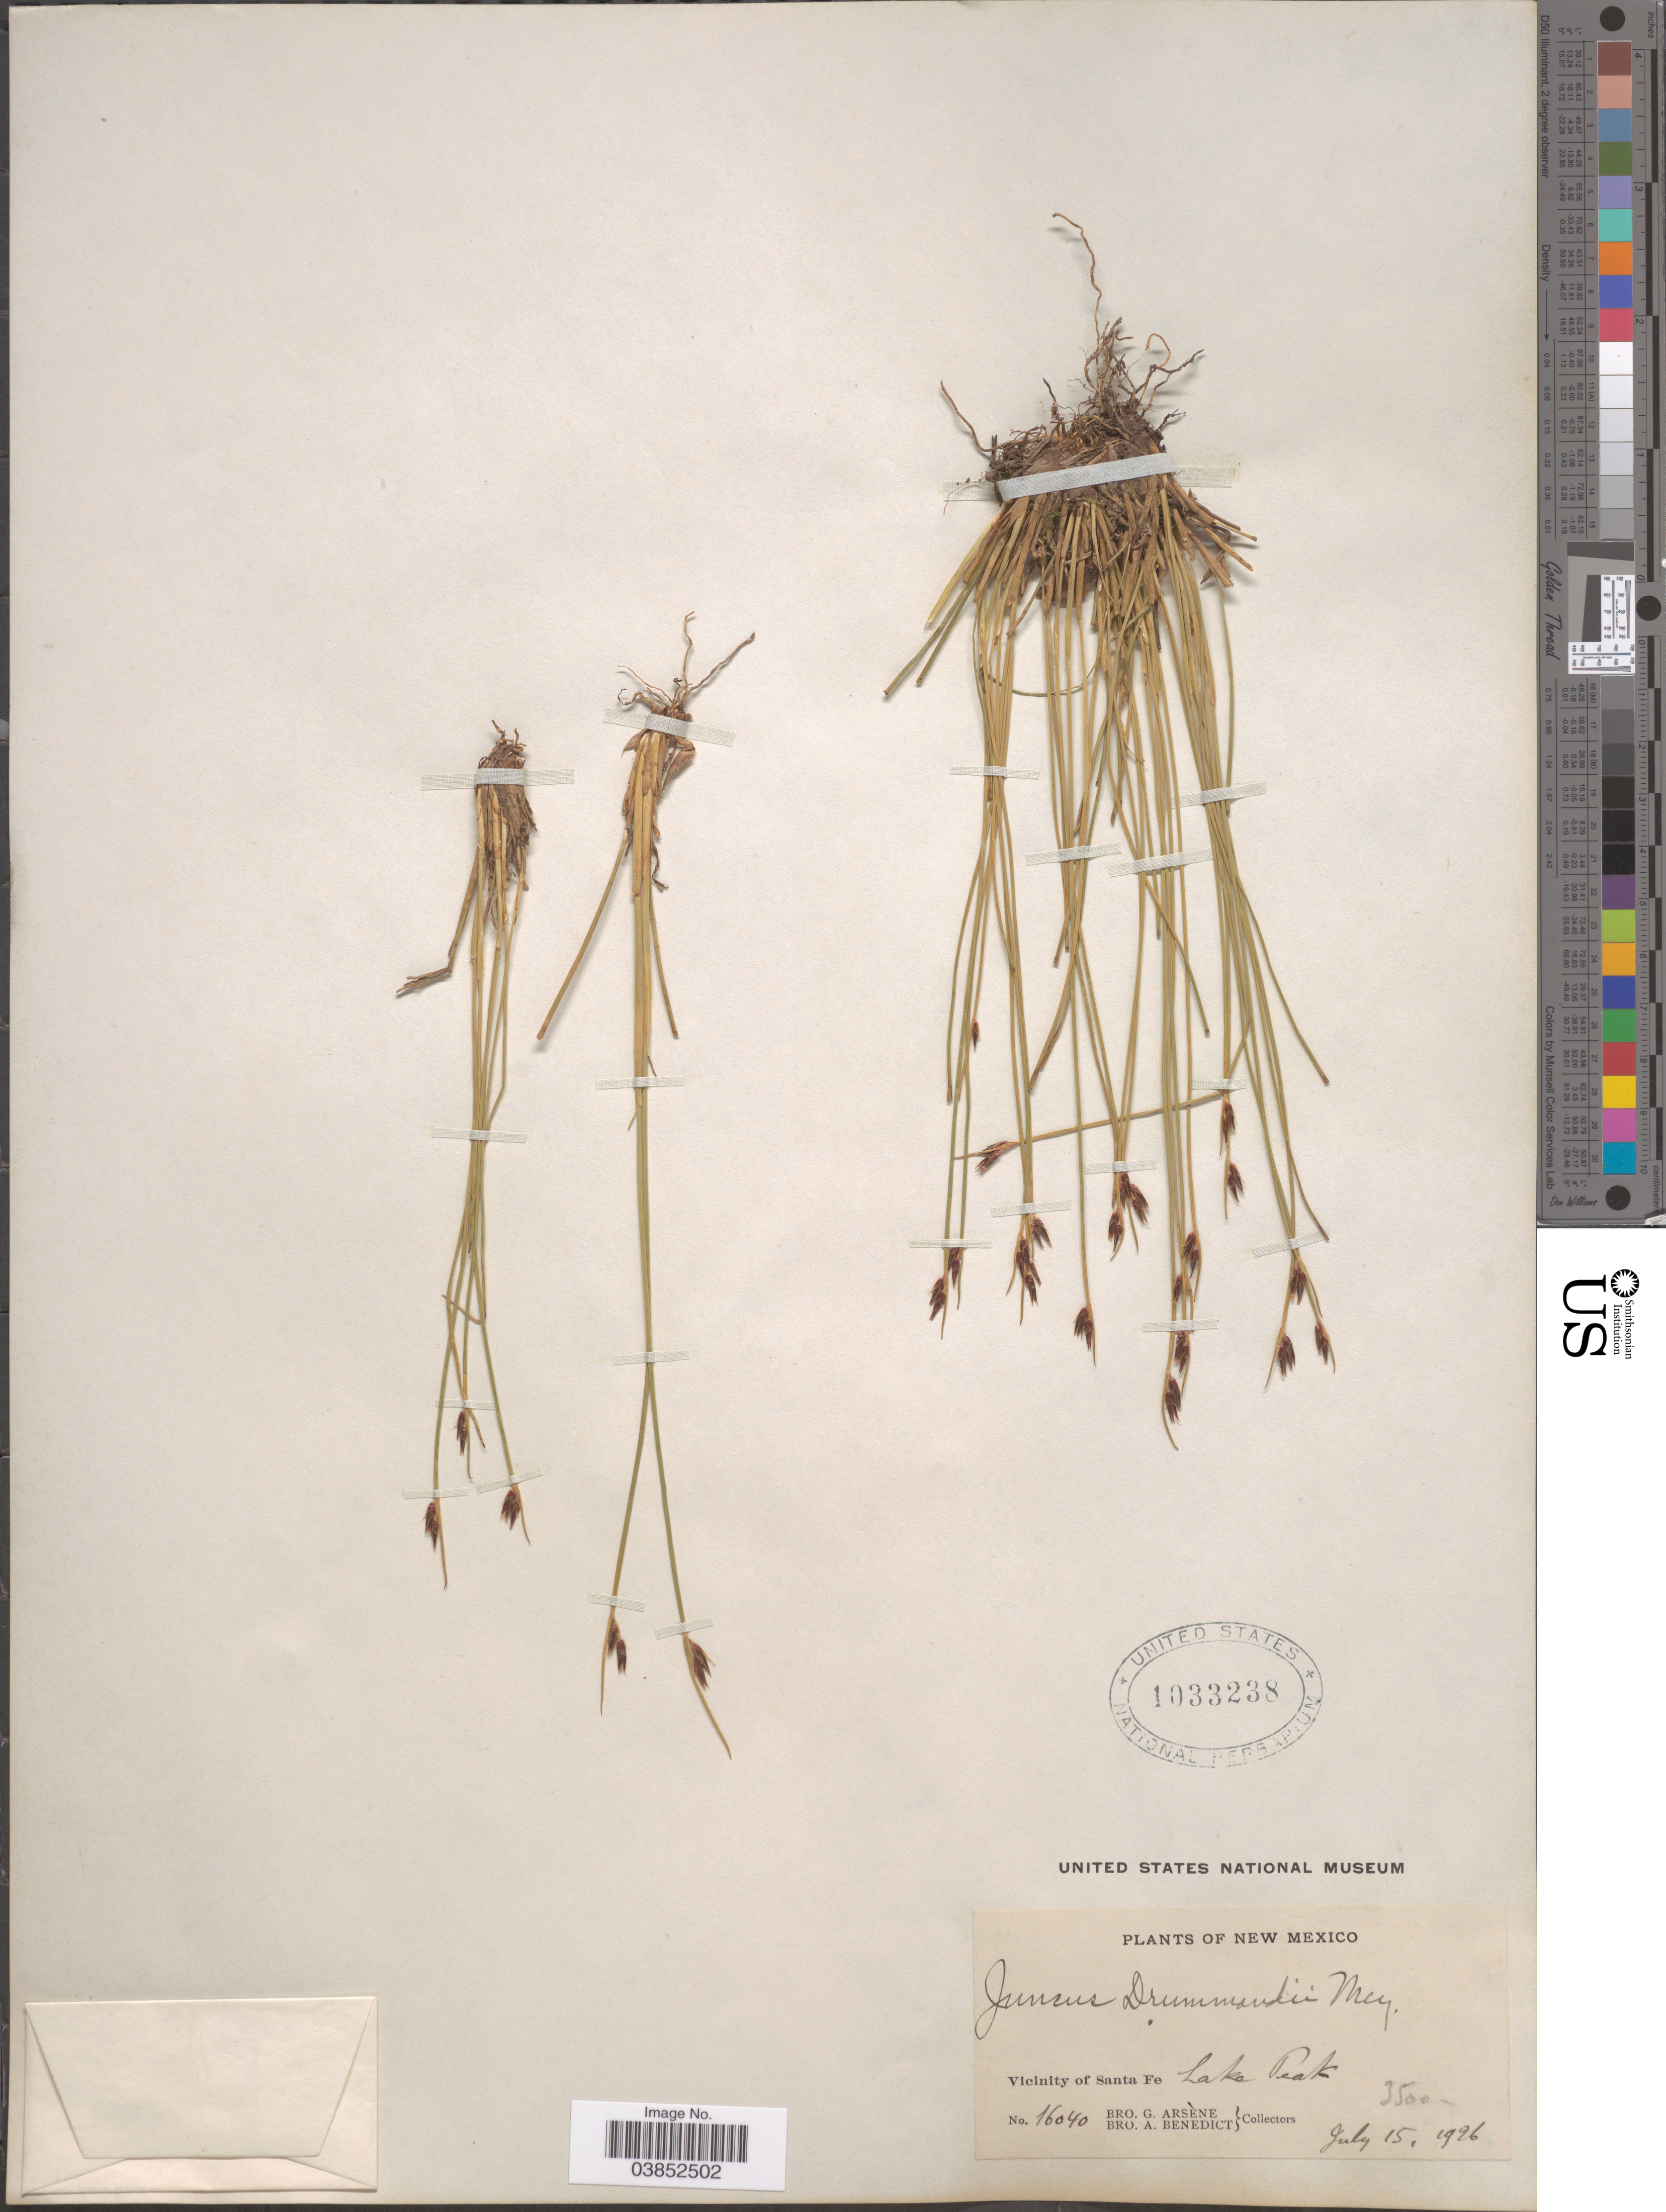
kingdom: Plantae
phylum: Tracheophyta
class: Liliopsida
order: Poales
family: Juncaceae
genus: Juncus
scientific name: Juncus drummondii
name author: E. Mey.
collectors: Bro. G. Arsène & Bro. A. Benedict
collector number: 16040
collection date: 1926-07-15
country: United States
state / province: New Mexico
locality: Vicinity of Santa Fe, Lake Peak.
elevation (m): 3500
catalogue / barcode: US 1033238